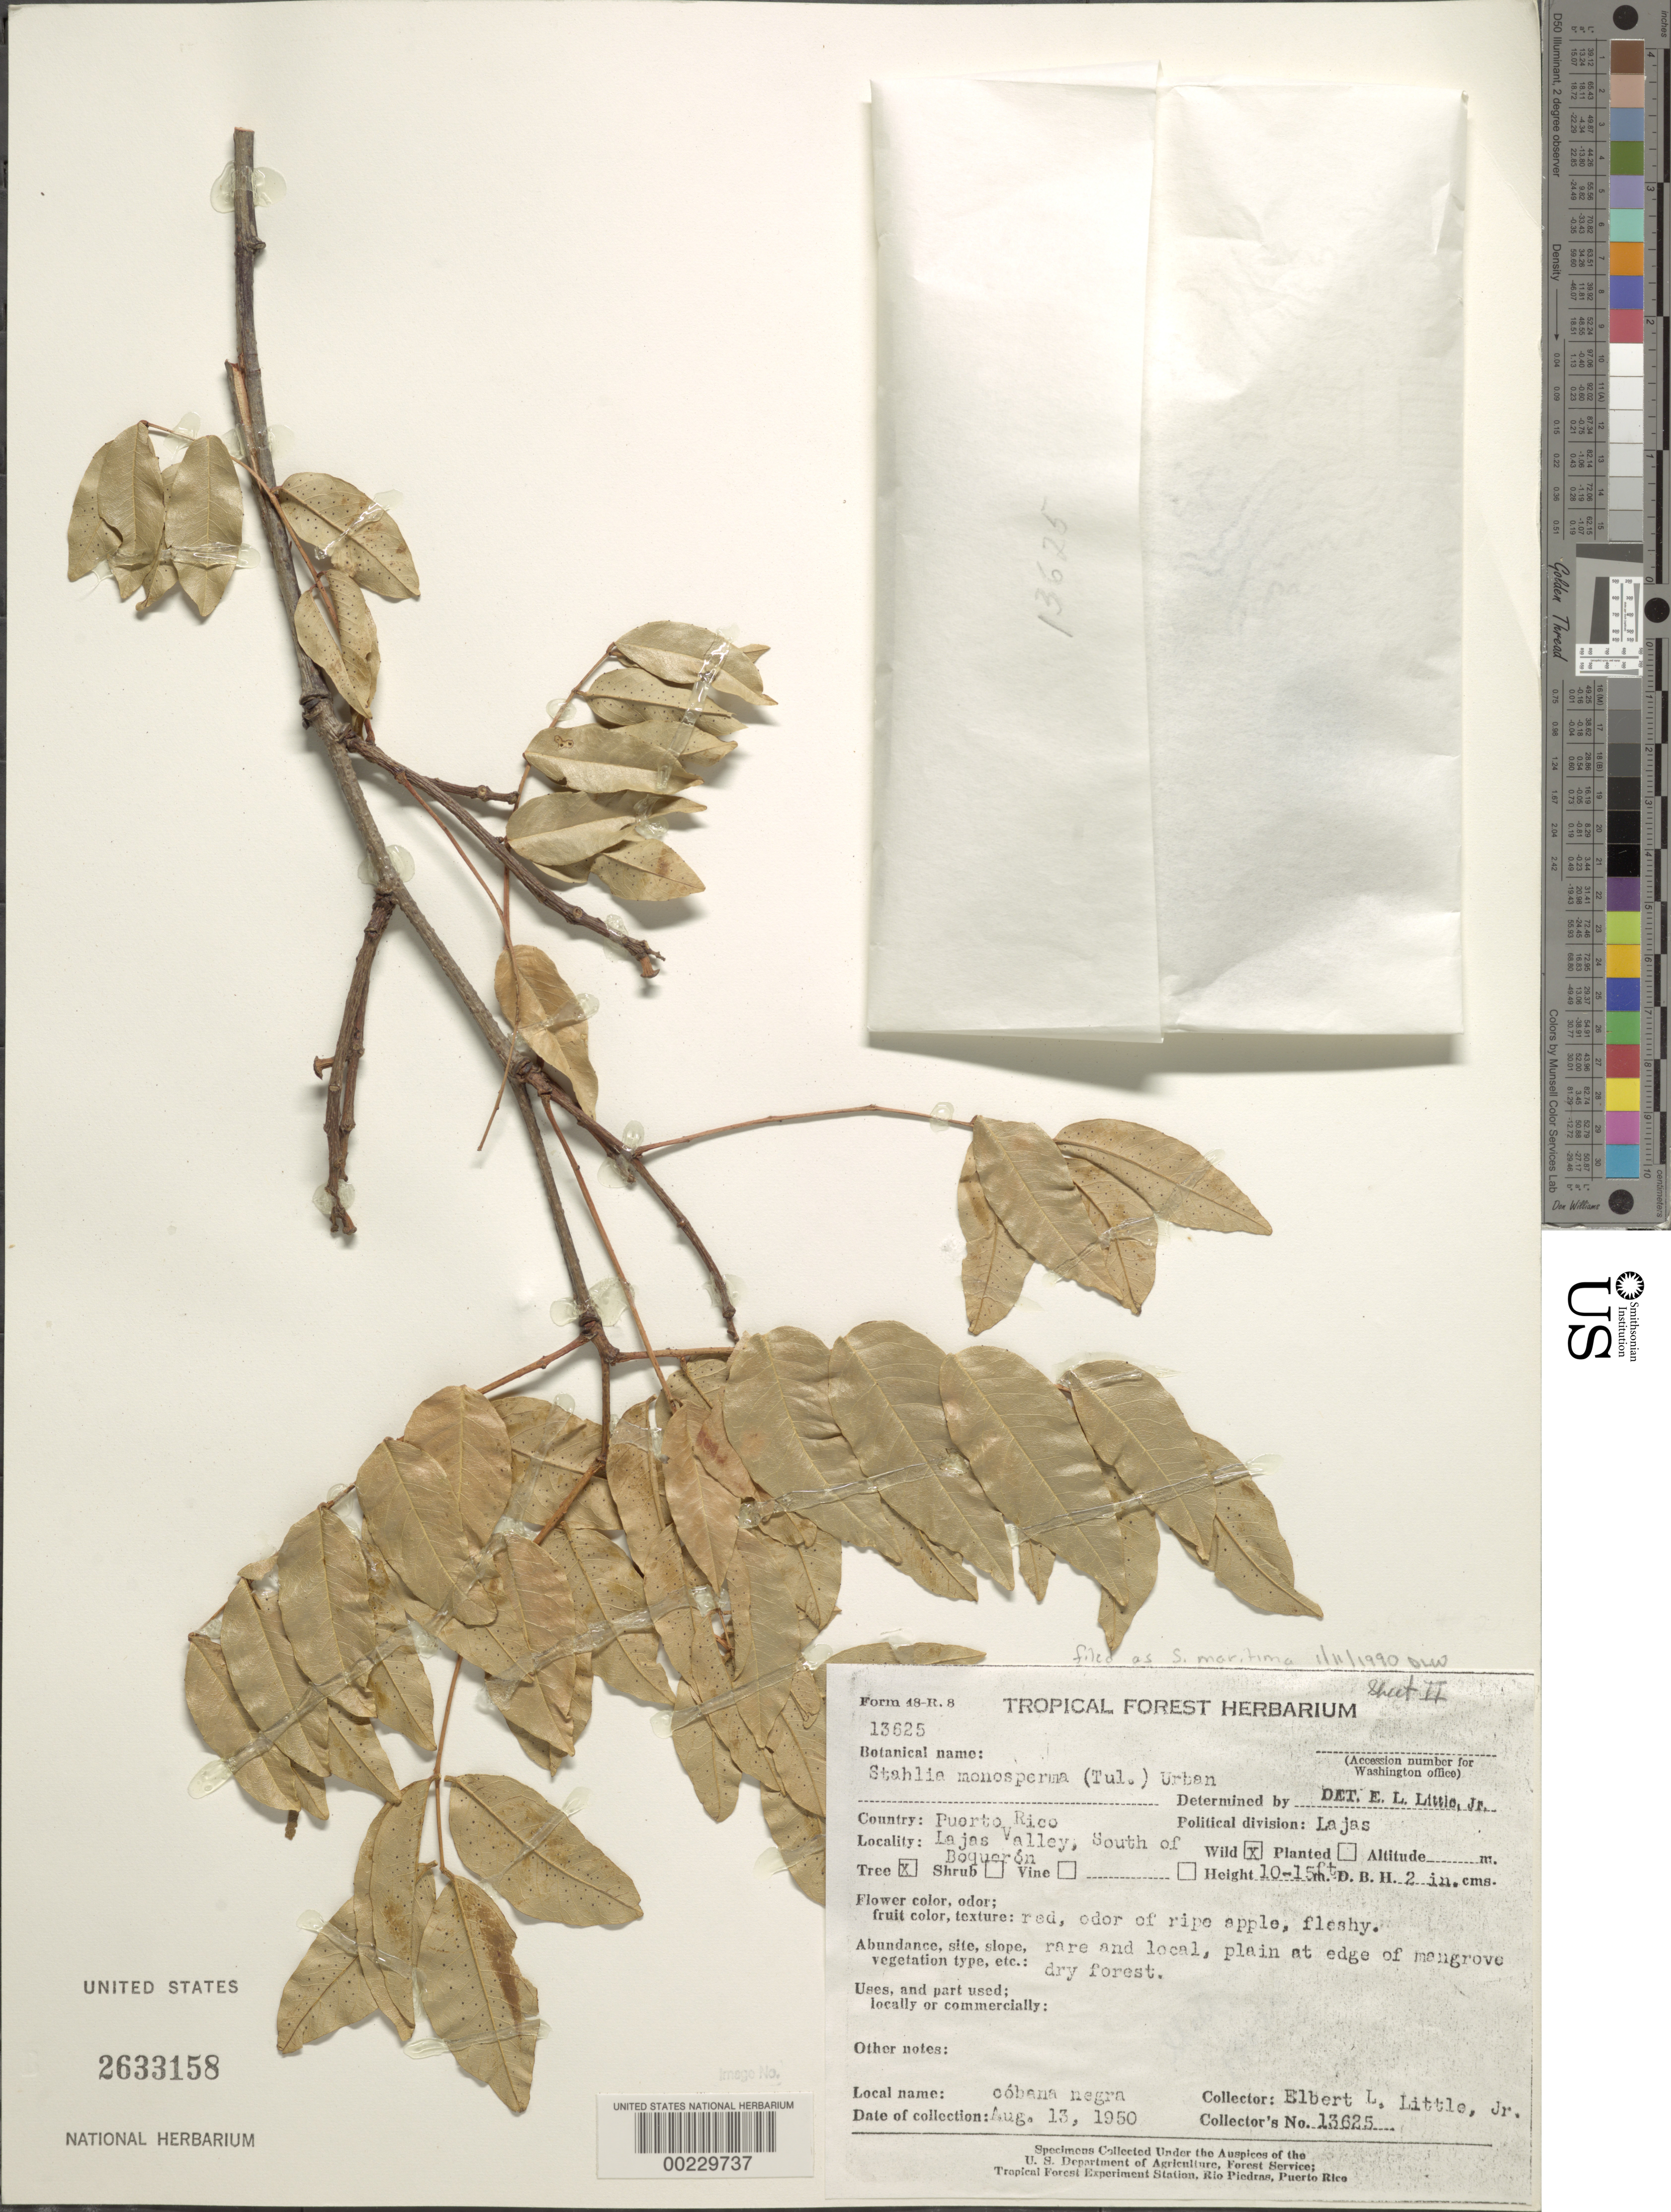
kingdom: Plantae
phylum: Tracheophyta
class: Magnoliopsida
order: Fabales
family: Fabaceae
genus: Libidibia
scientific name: Libidibia monosperma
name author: (Tul.) Gagnon & G.P. Lewis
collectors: E. L. Little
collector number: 13625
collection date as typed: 13 Aug 1950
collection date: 1950-08-13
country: Puerto Rico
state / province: Lajas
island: Greater Antilles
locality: Lajas Valley, S of Boqueron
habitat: At edge of mangrove dry forest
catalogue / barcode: US 2633158